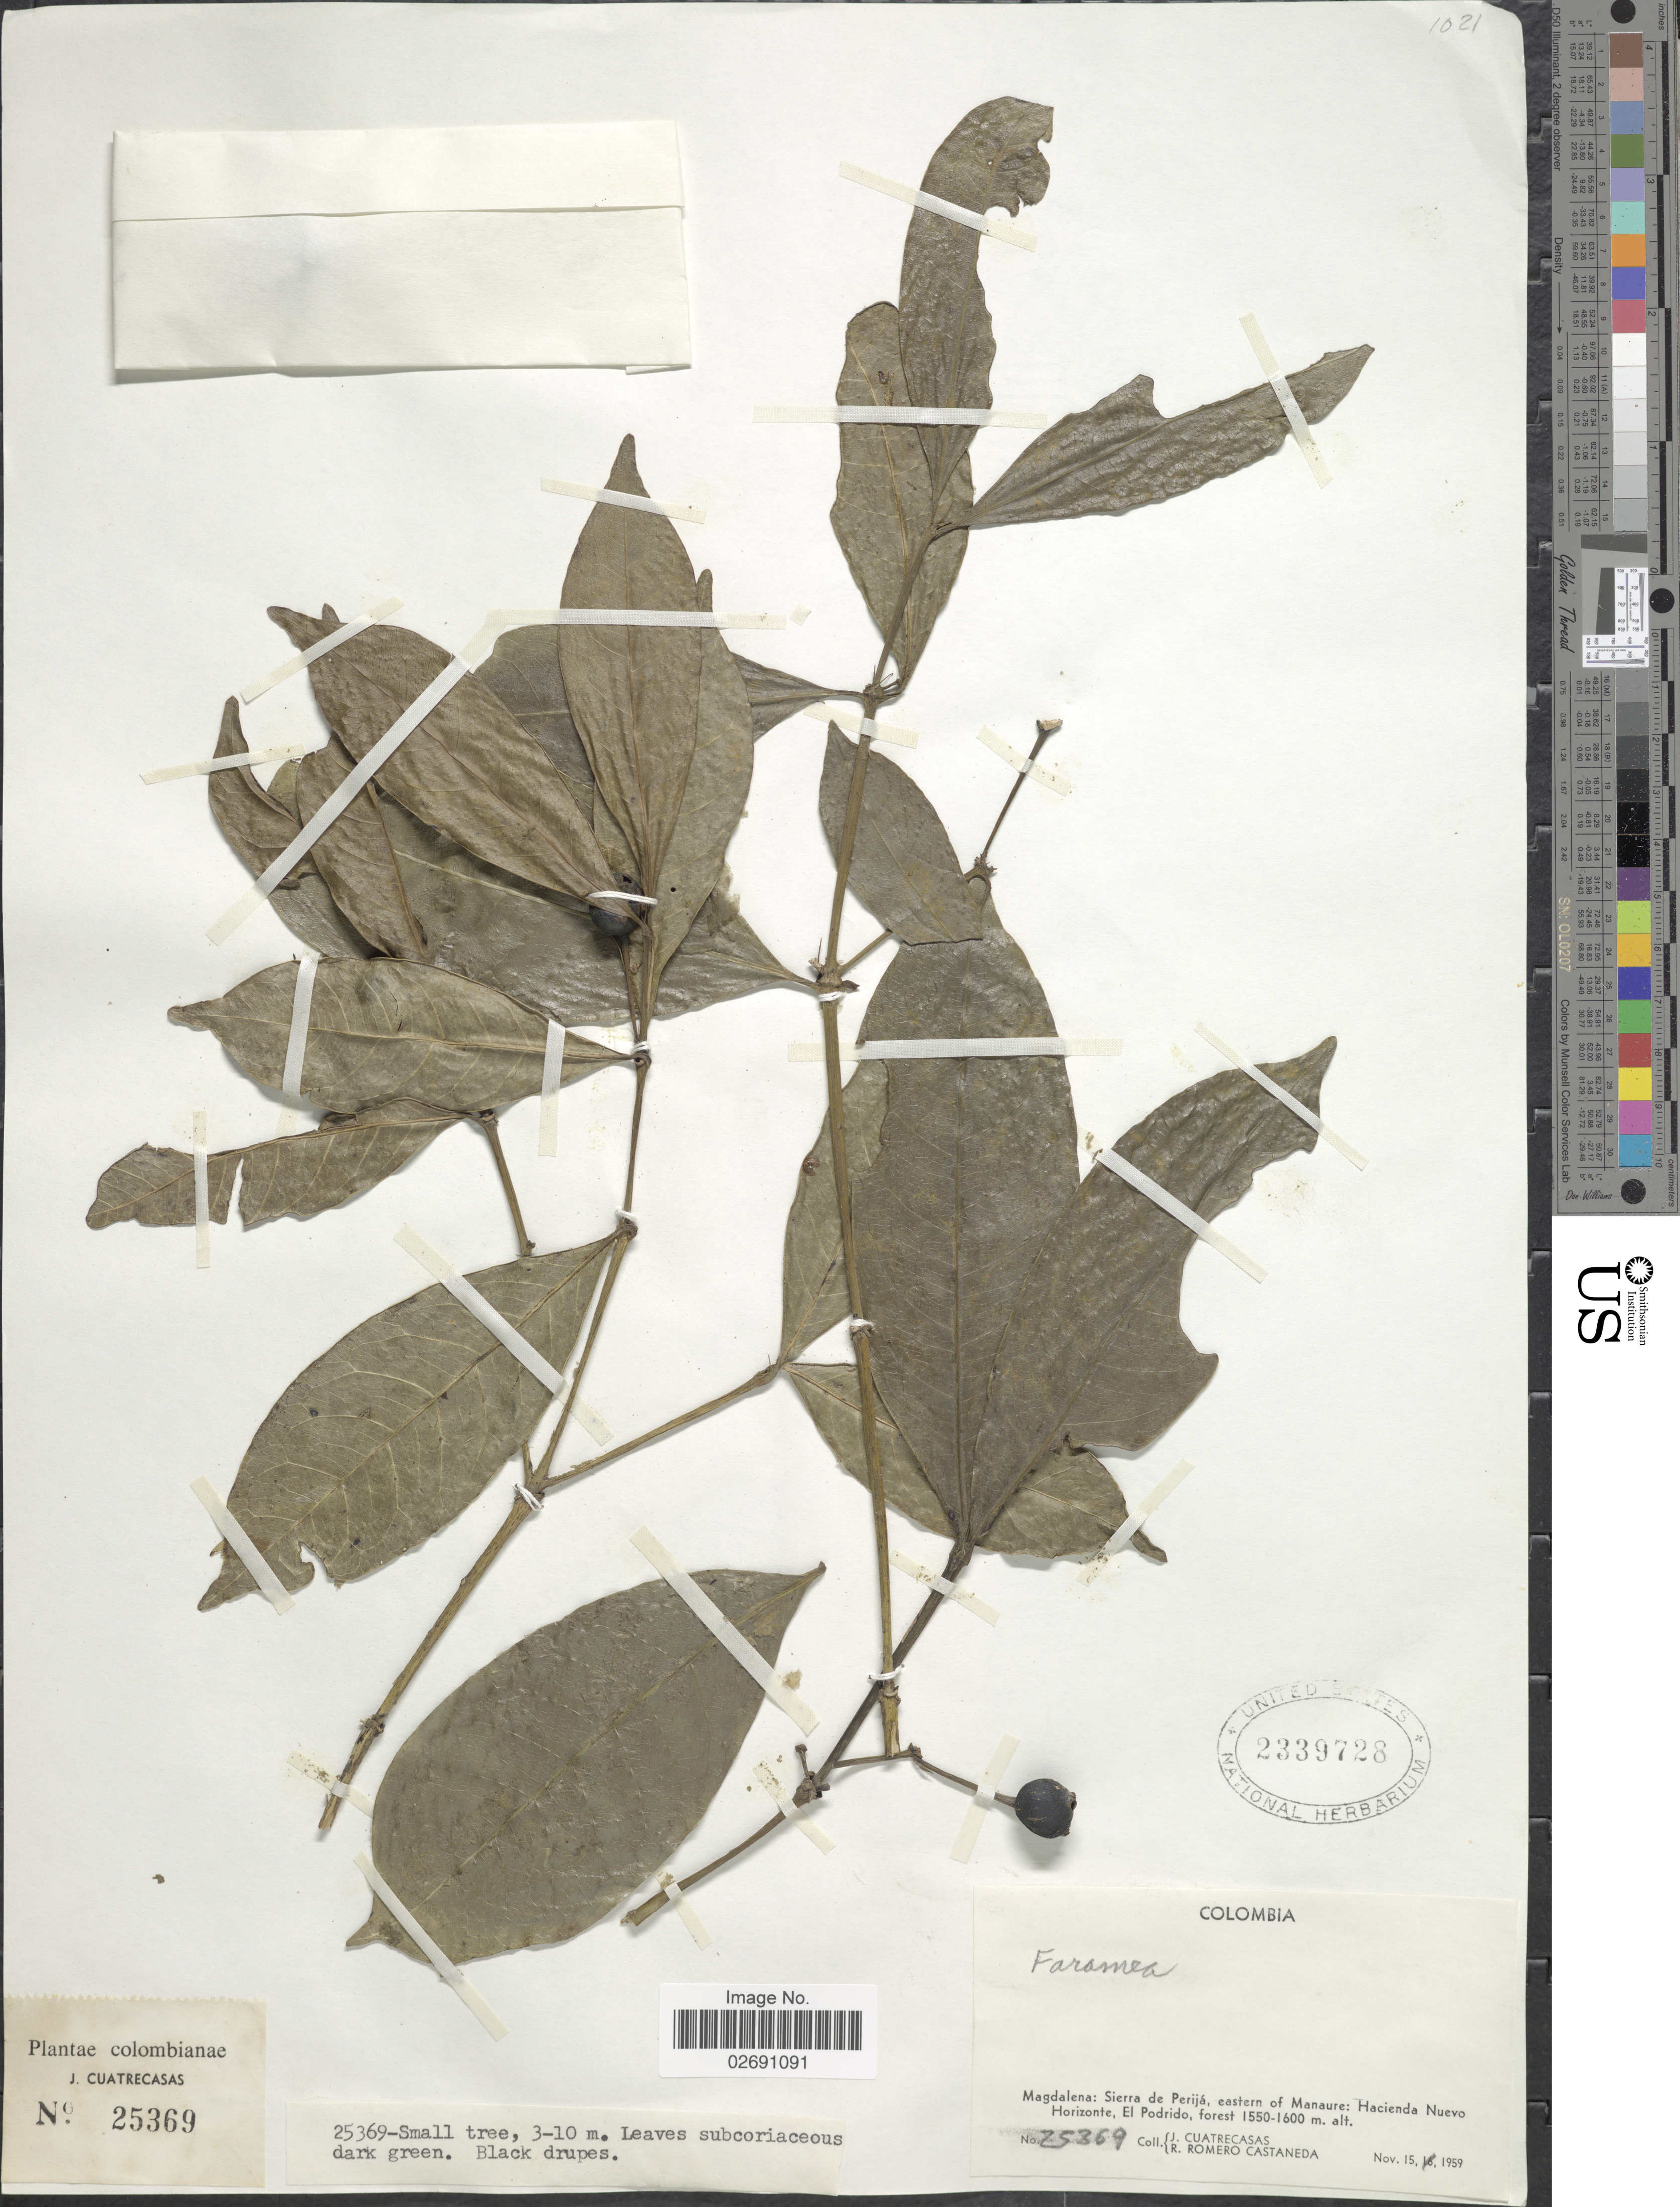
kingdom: Plantae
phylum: Tracheophyta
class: Magnoliopsida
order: Gentianales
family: Rubiaceae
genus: Faramea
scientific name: Faramea sp.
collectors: J. Cuatrecasas & R. Romero Castañeda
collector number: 25369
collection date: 1959-11-15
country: Colombia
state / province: Magdalena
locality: Sierra de Perija, eastern of Manaure: Haciedna Nuevo Horizonte, El Podrido, forest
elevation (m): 1550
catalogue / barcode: US 2339728